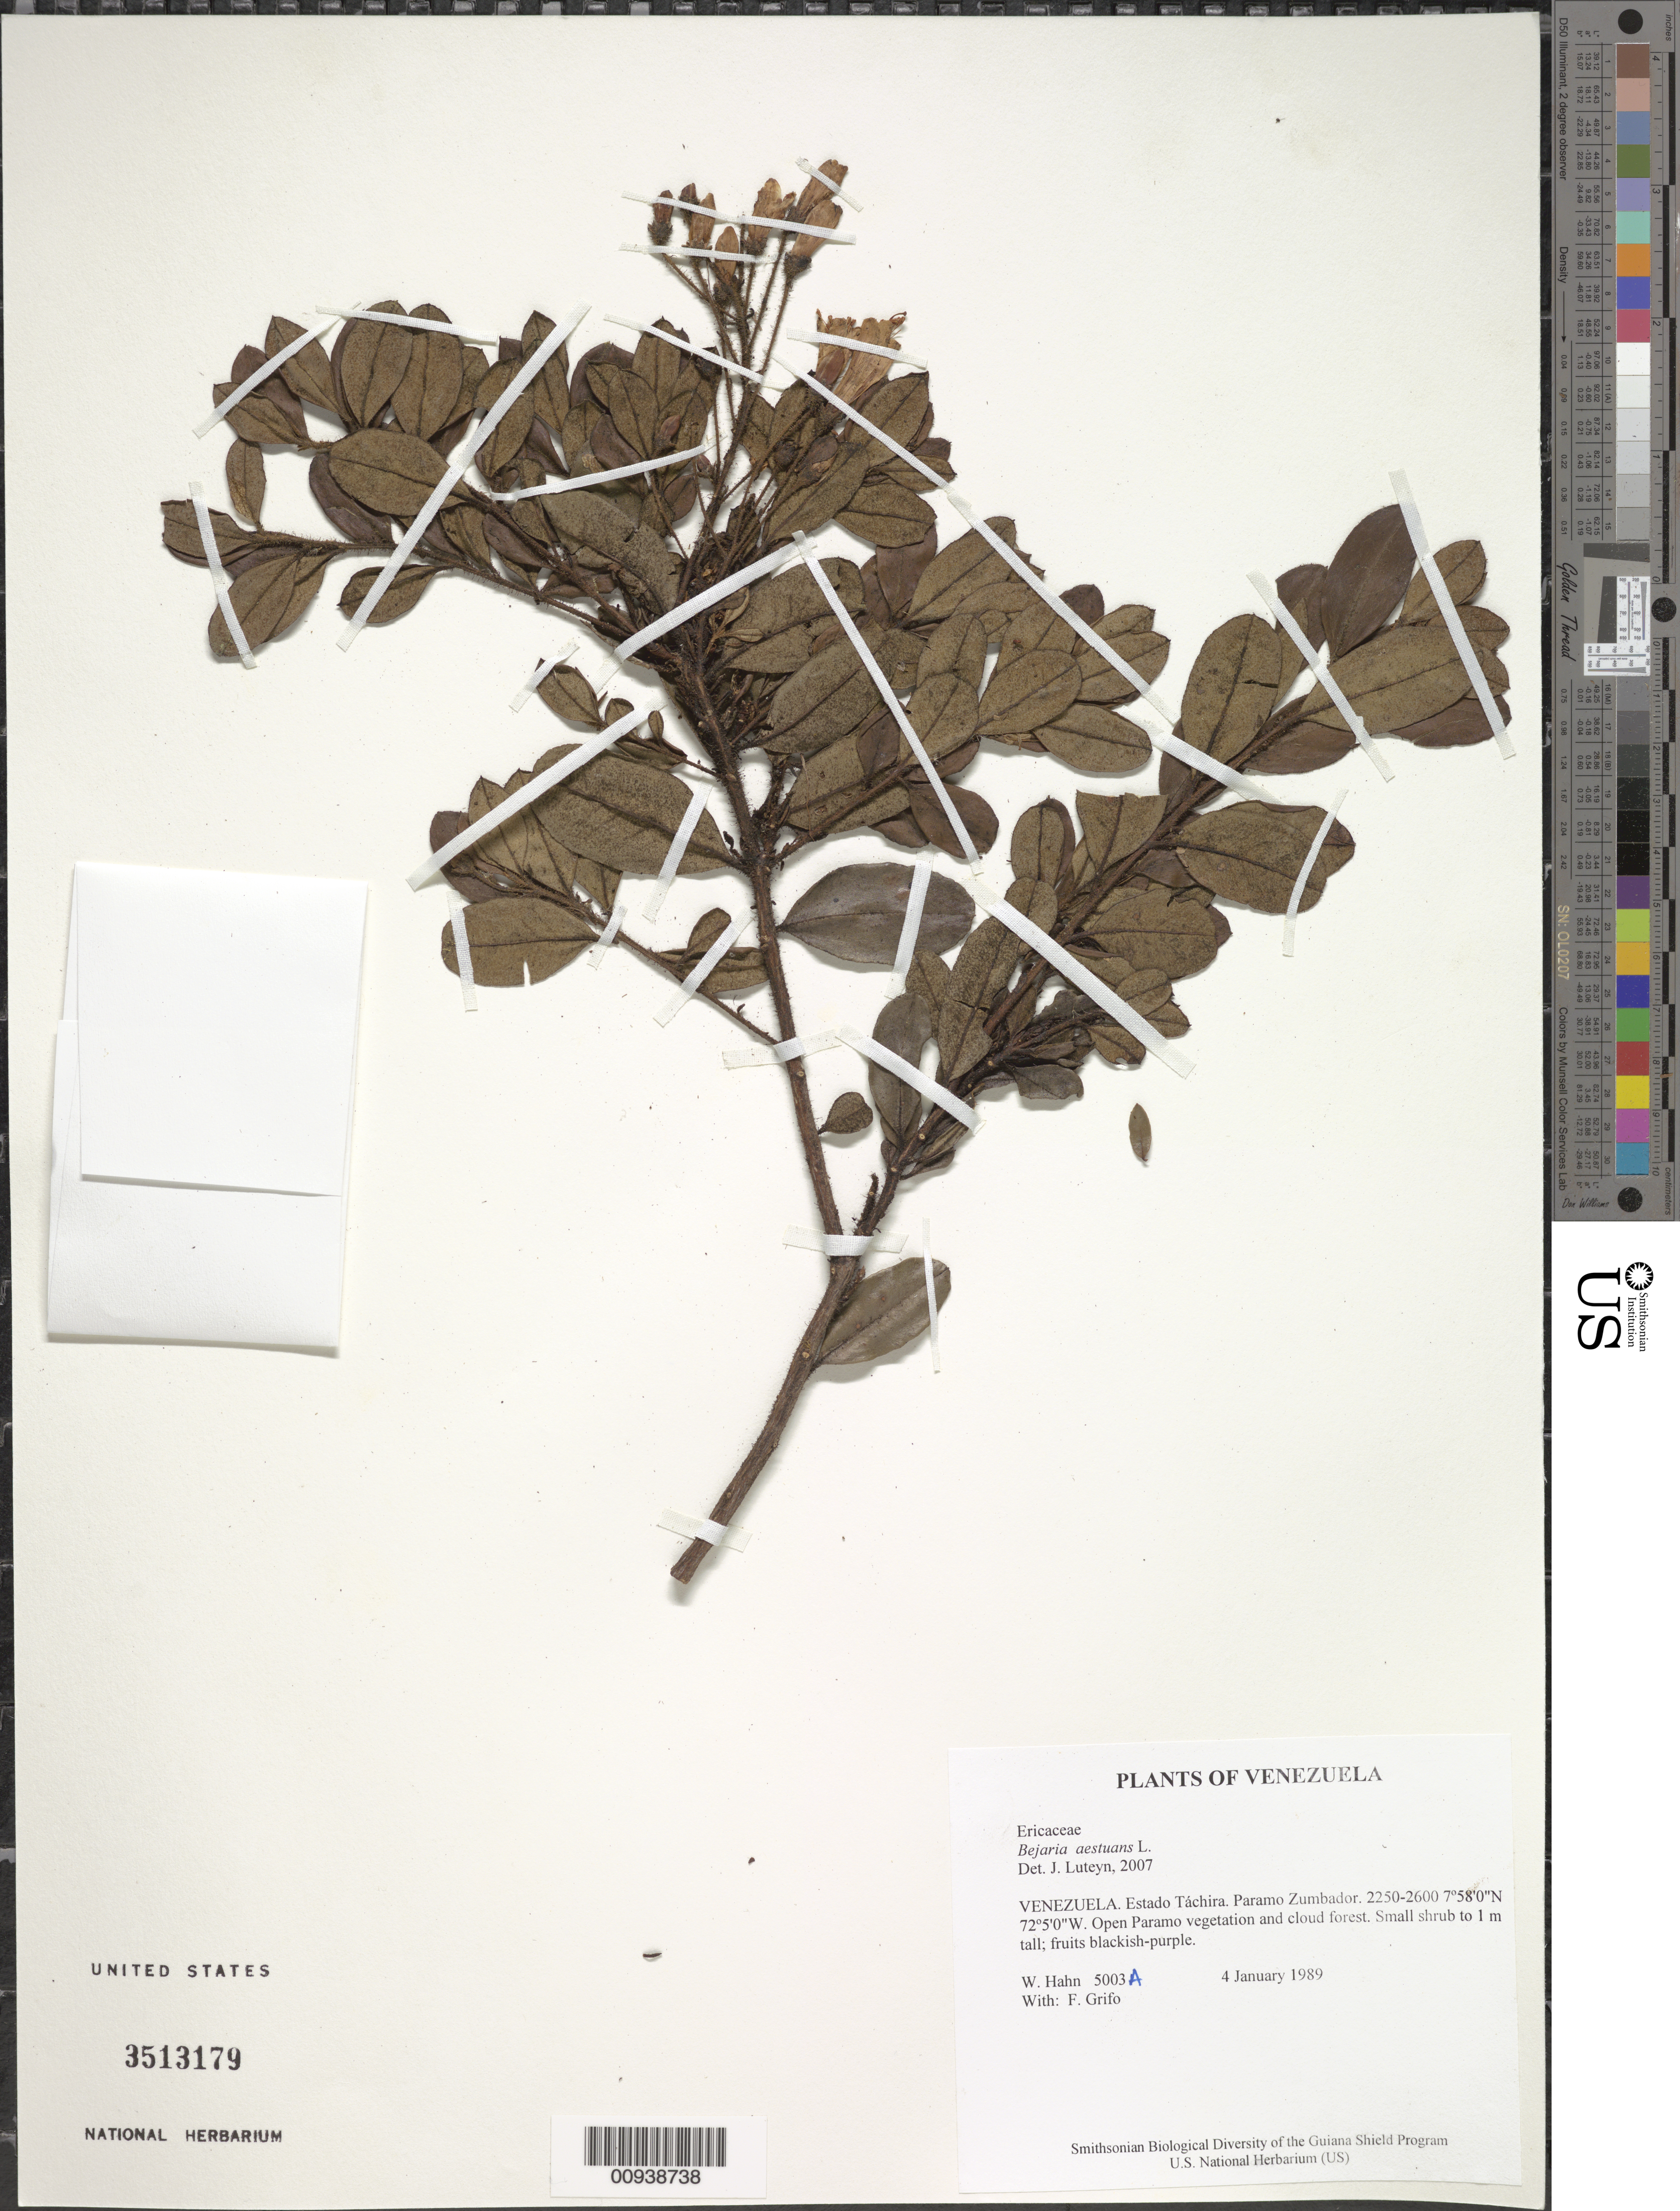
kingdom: Plantae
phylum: Tracheophyta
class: Magnoliopsida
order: Ericales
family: Ericaceae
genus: Bejaria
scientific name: Bejaria aestuans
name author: Mutis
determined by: Luteyn, J. L.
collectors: W. Hahn & F. Grifo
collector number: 5003 a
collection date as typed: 4 January 1989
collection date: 1989-01-04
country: Venezuela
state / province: Táchira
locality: Paramo Zumbador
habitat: Open Paramo vegetation and cloud forest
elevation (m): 2250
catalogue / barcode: US 3513179